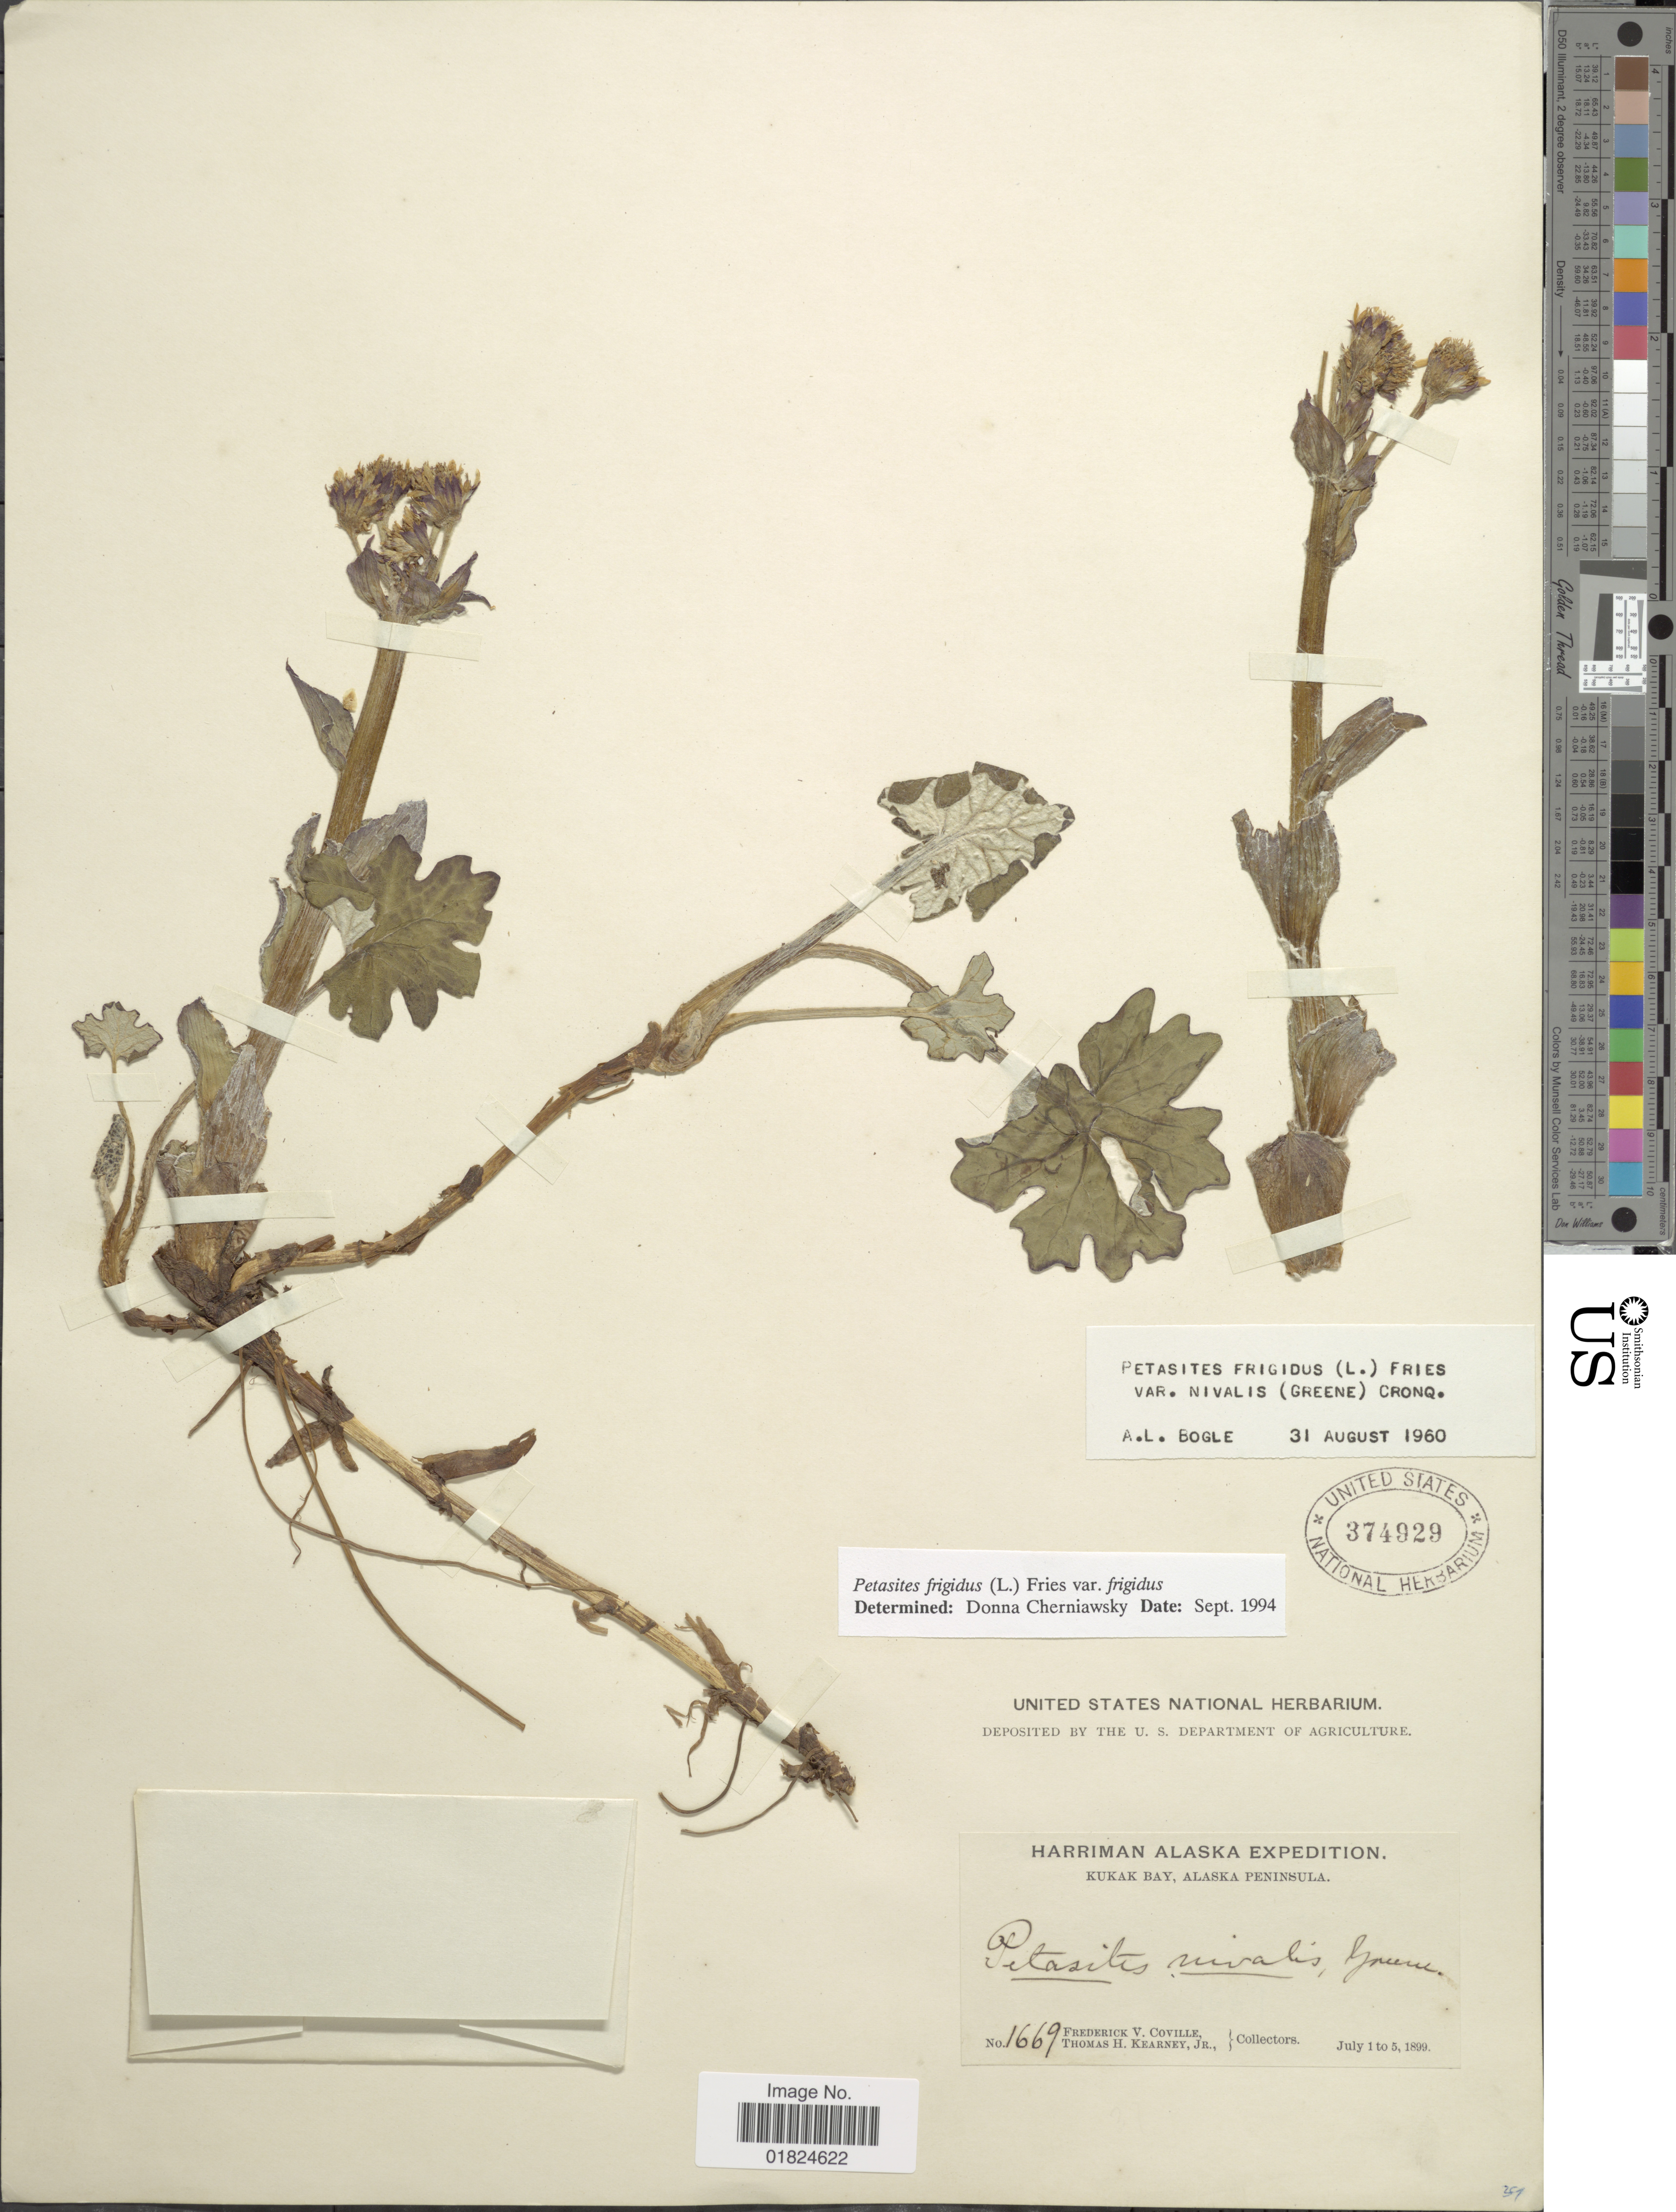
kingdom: Plantae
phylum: Tracheophyta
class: Magnoliopsida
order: Asterales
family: Asteraceae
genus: Petasites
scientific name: Petasites frigidus var. frigidus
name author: (L.) Fr.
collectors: F. V. Coville & T. H. Kearney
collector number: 1669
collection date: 1899-07-01/1899-07-05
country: United States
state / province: Alaska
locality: Harriman Alaska. Kukak Bay, Alaska Peninsula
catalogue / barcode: US 374929